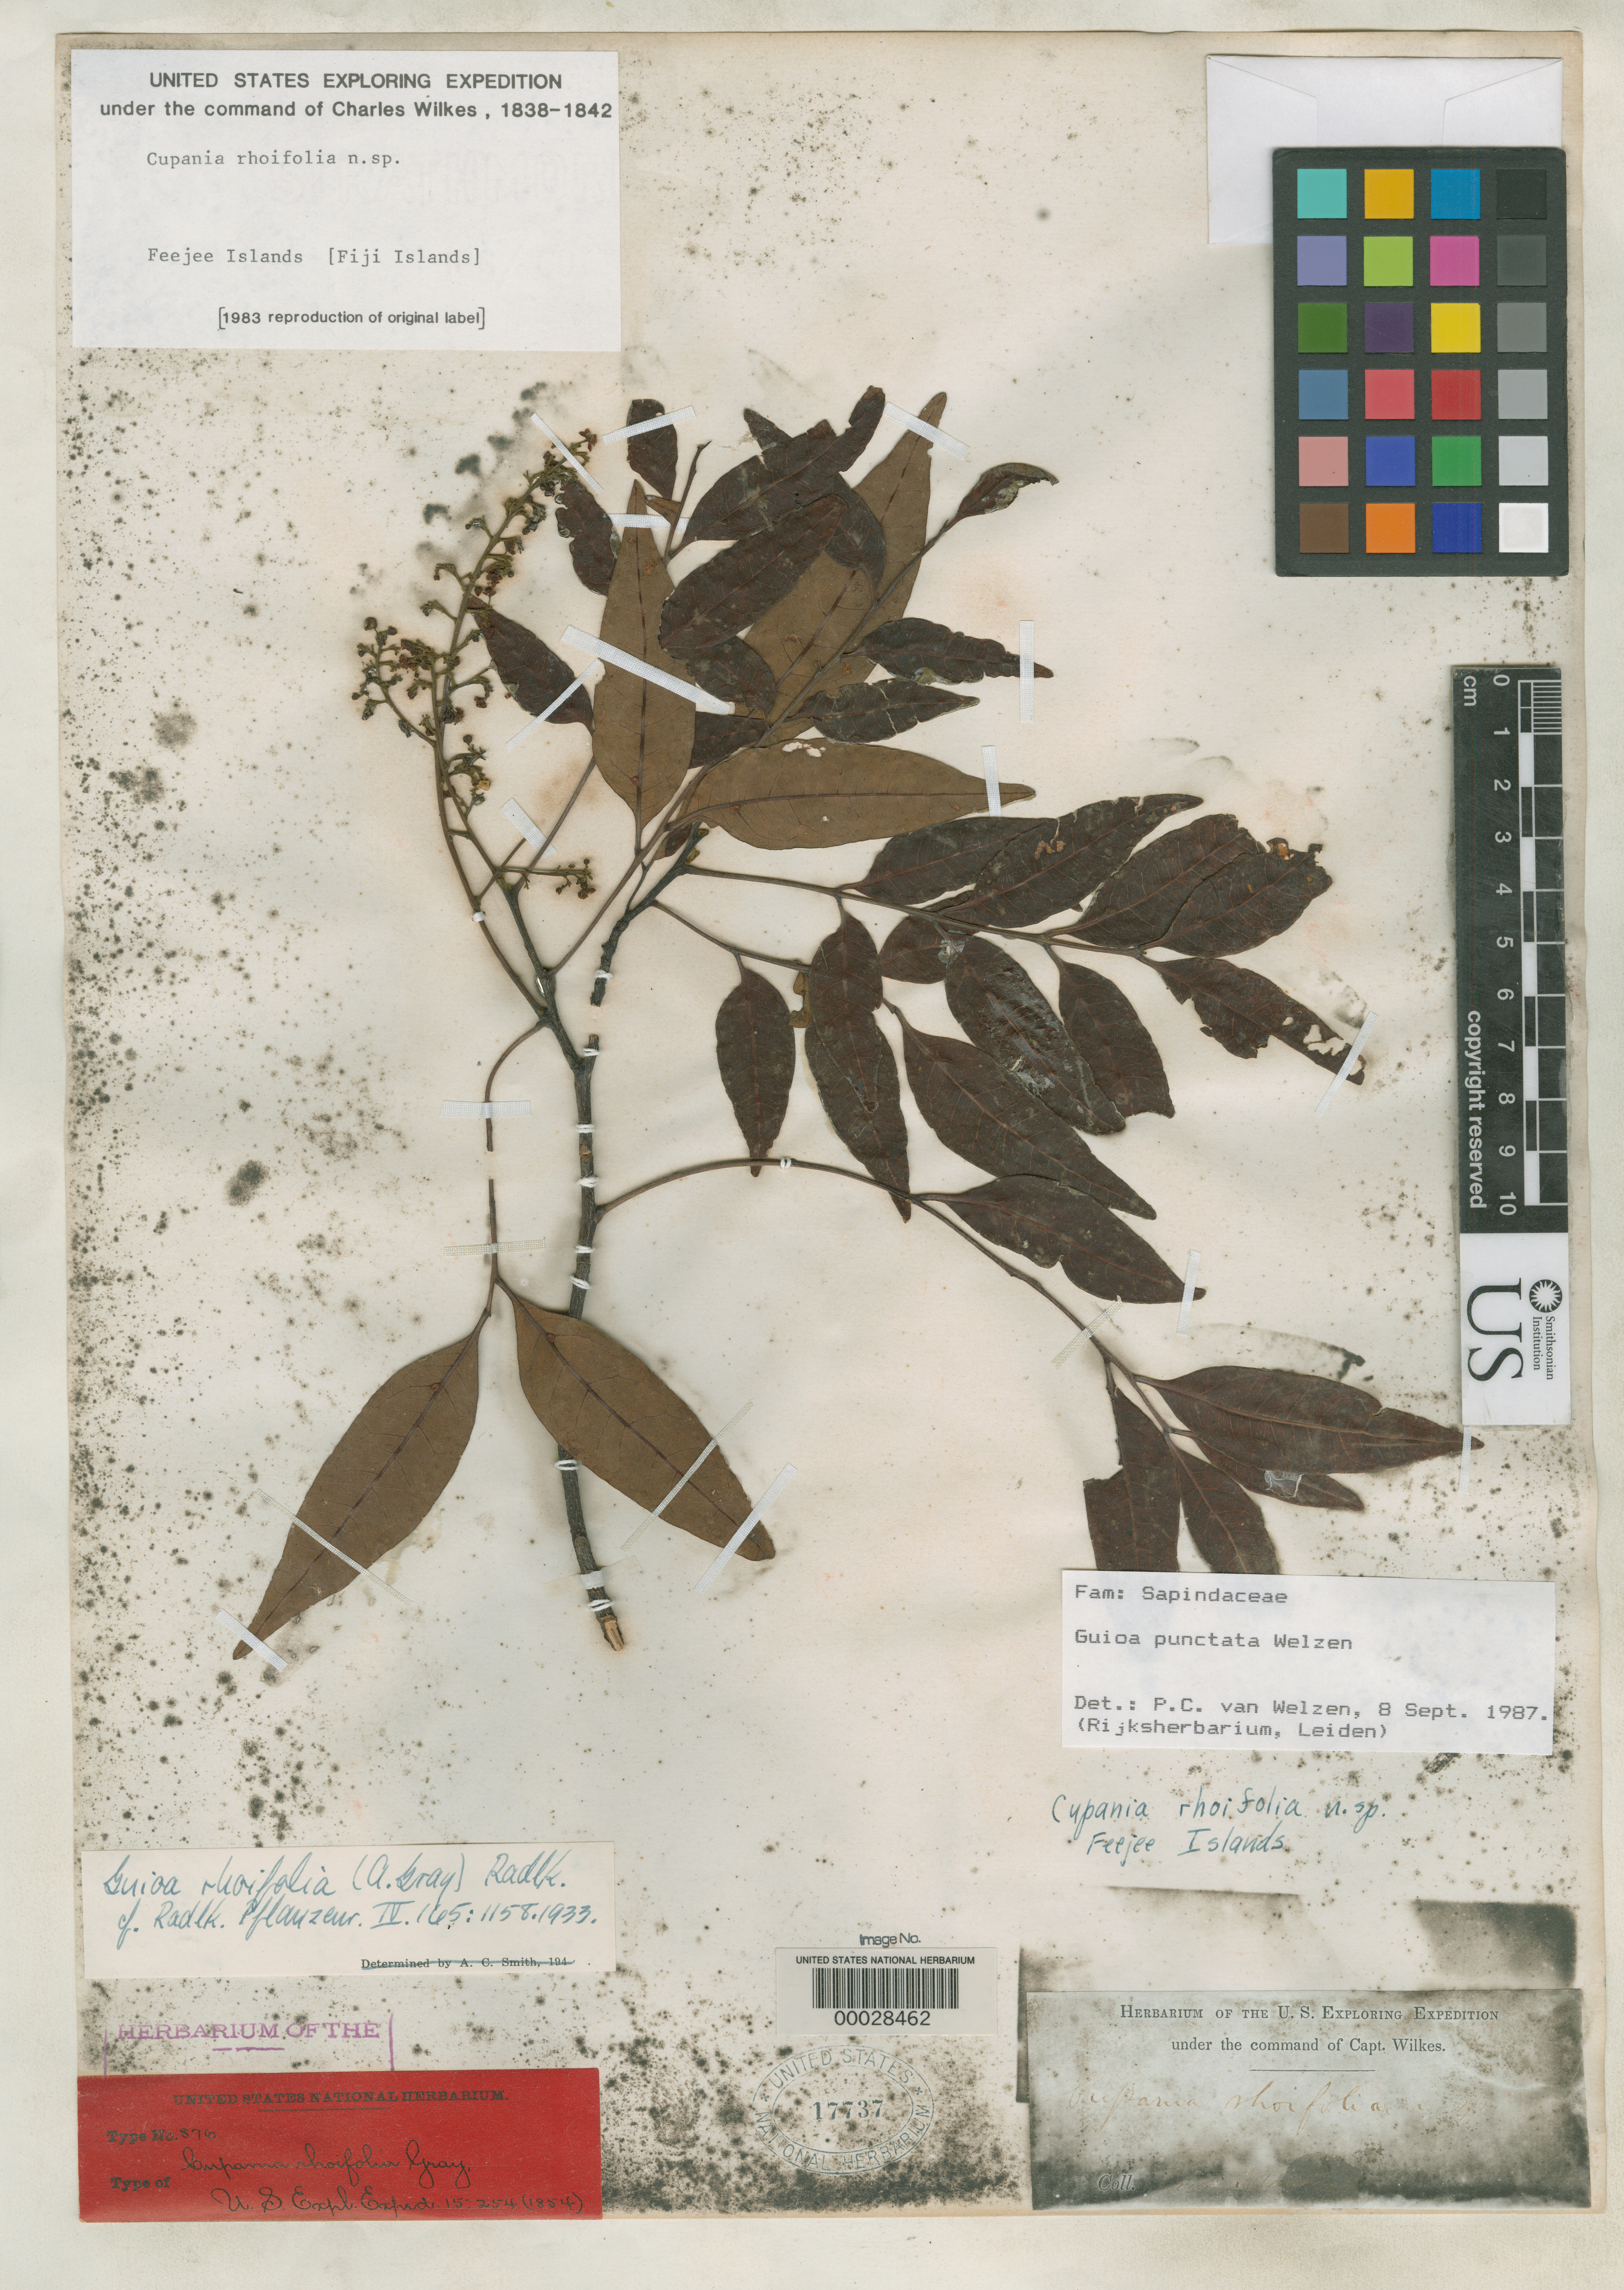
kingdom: Plantae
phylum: Tracheophyta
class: Magnoliopsida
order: Sapindales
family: Sapindaceae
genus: Cupania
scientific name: Cupania rhoifolia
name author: A. Gray in Wilkes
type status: Holotype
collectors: Wilkes Explor. Exped.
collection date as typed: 1838 to -- --- 1842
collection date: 1838/1842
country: Fiji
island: Ovalau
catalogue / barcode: US 17737